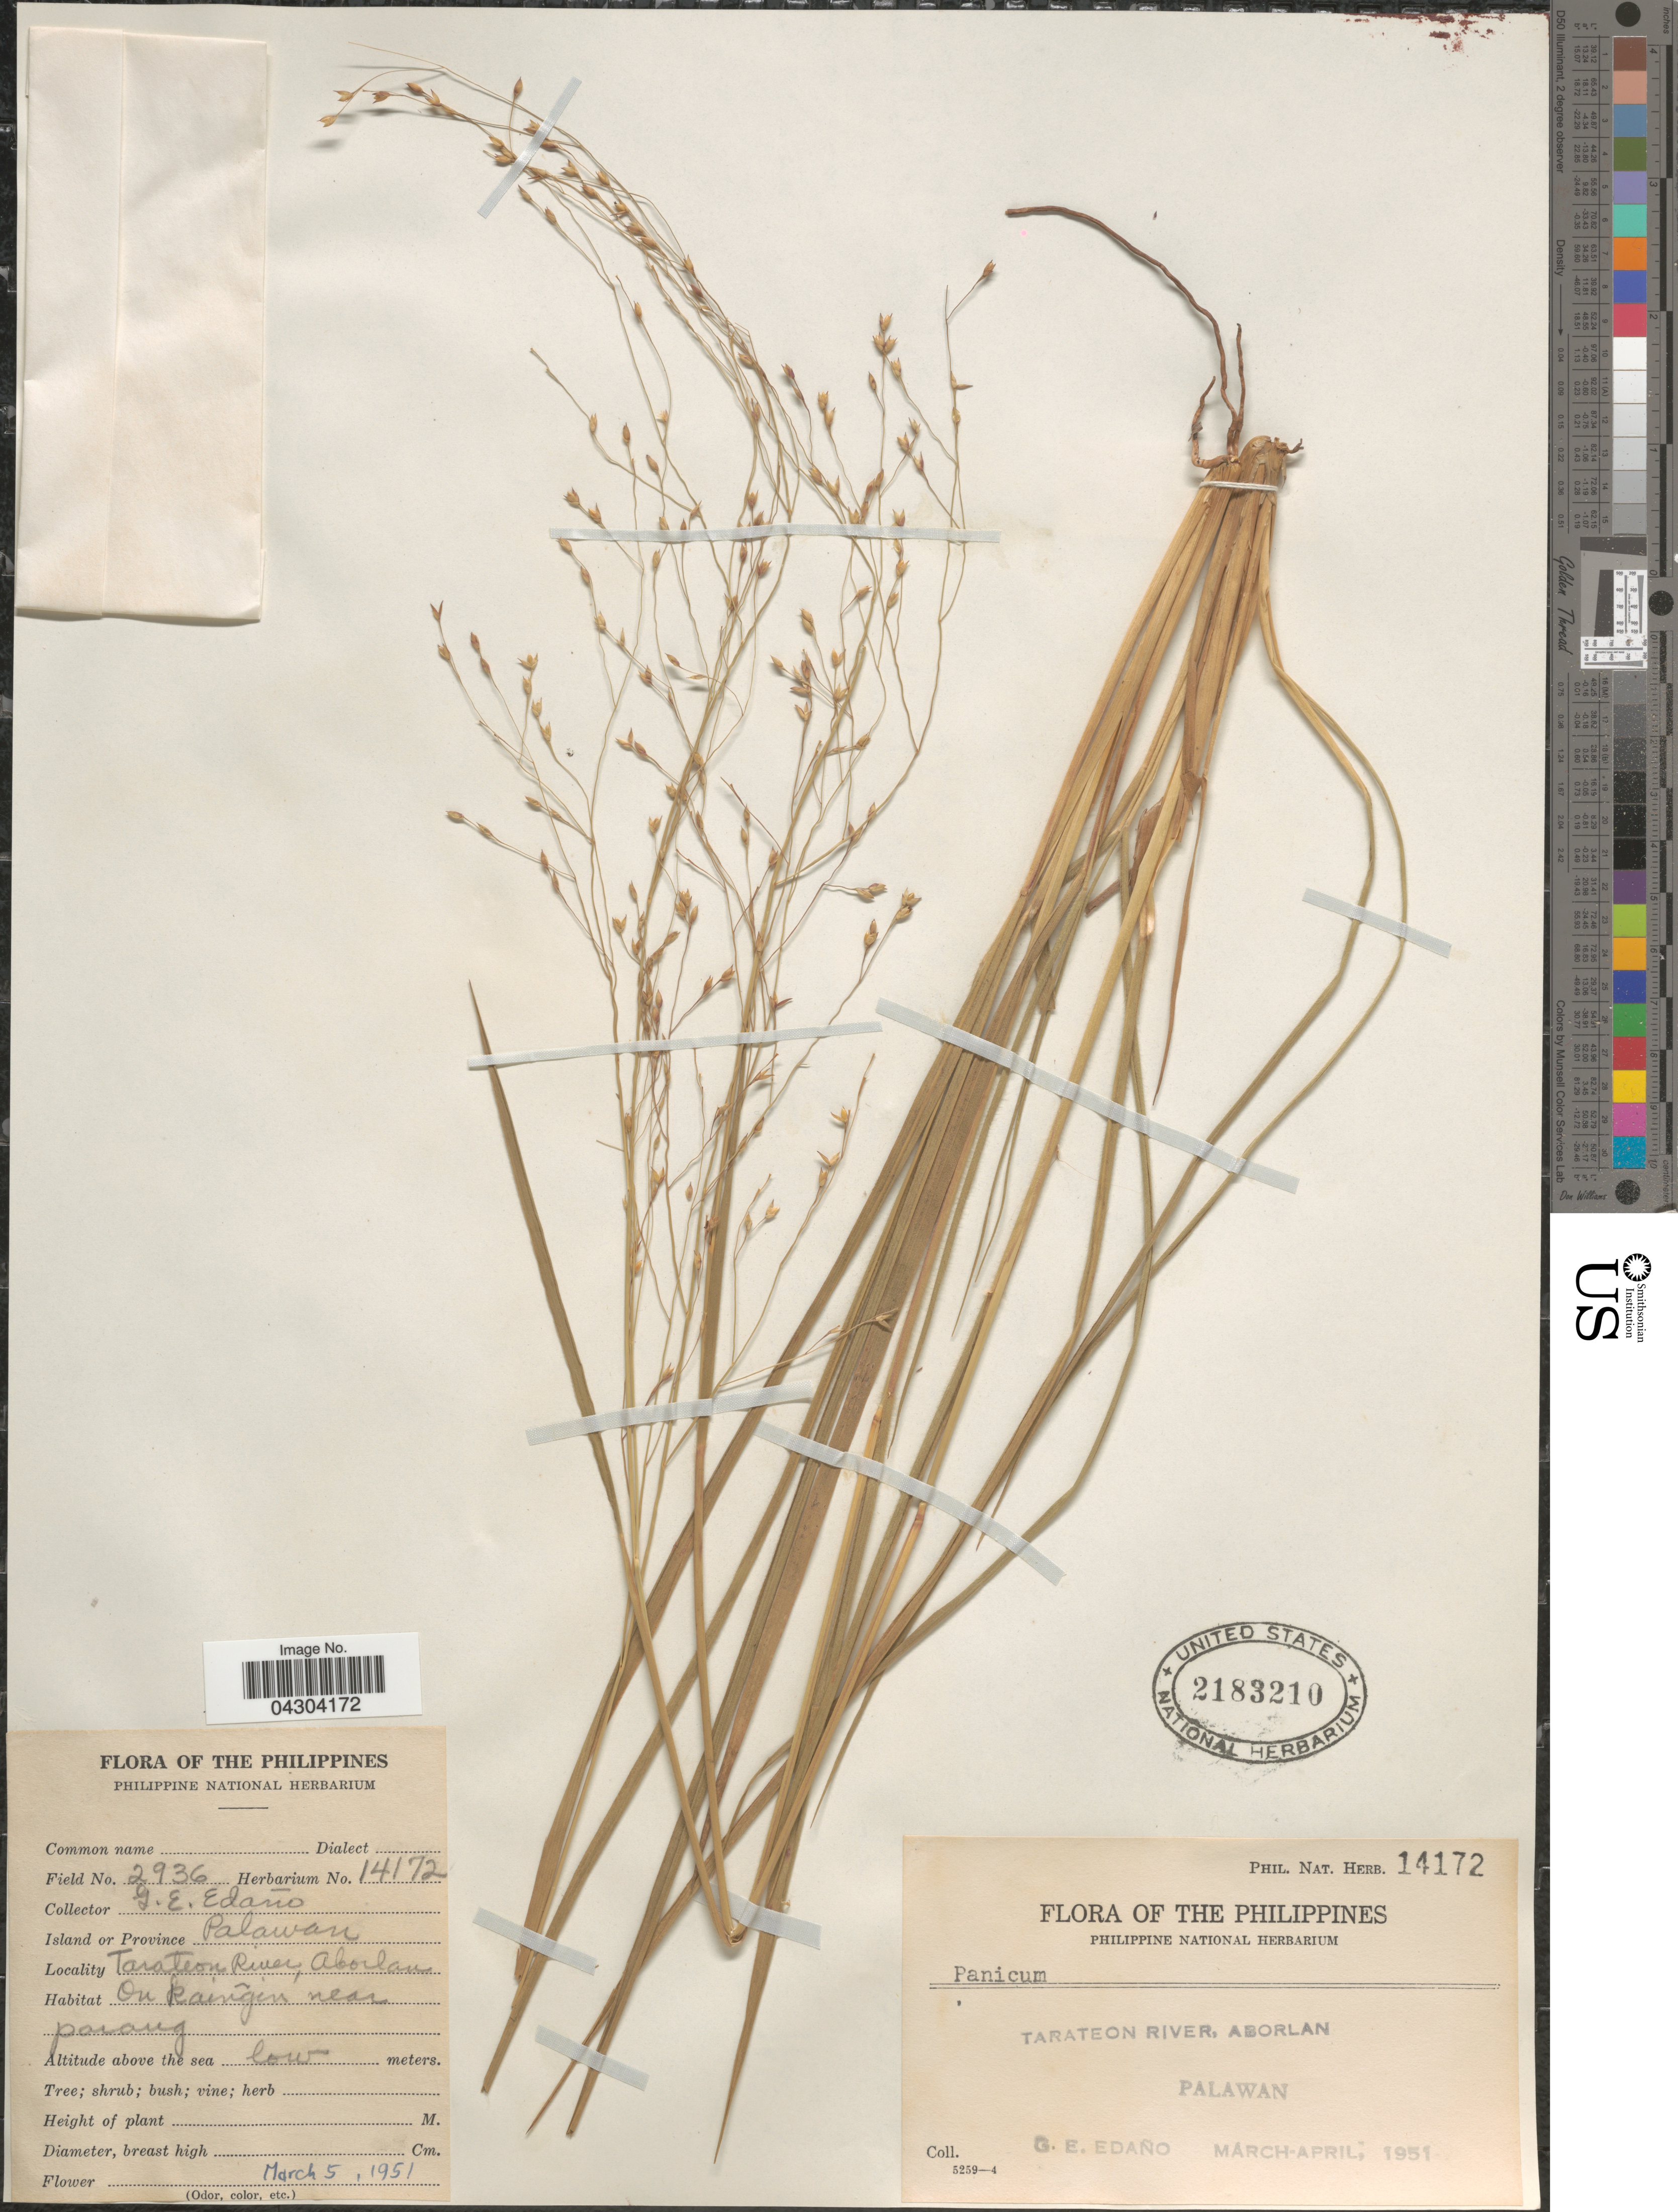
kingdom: Plantae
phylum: Tracheophyta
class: Liliopsida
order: Poales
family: Poaceae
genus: Panicum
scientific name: Panicum sp.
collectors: G. E. Edaño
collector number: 2936/Phil. Nat. Herb. 14172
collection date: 1951-03-05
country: Philippines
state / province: Mimaropa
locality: Island or Province Palawan. Tarateon River, Aborlan.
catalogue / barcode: US 2183210